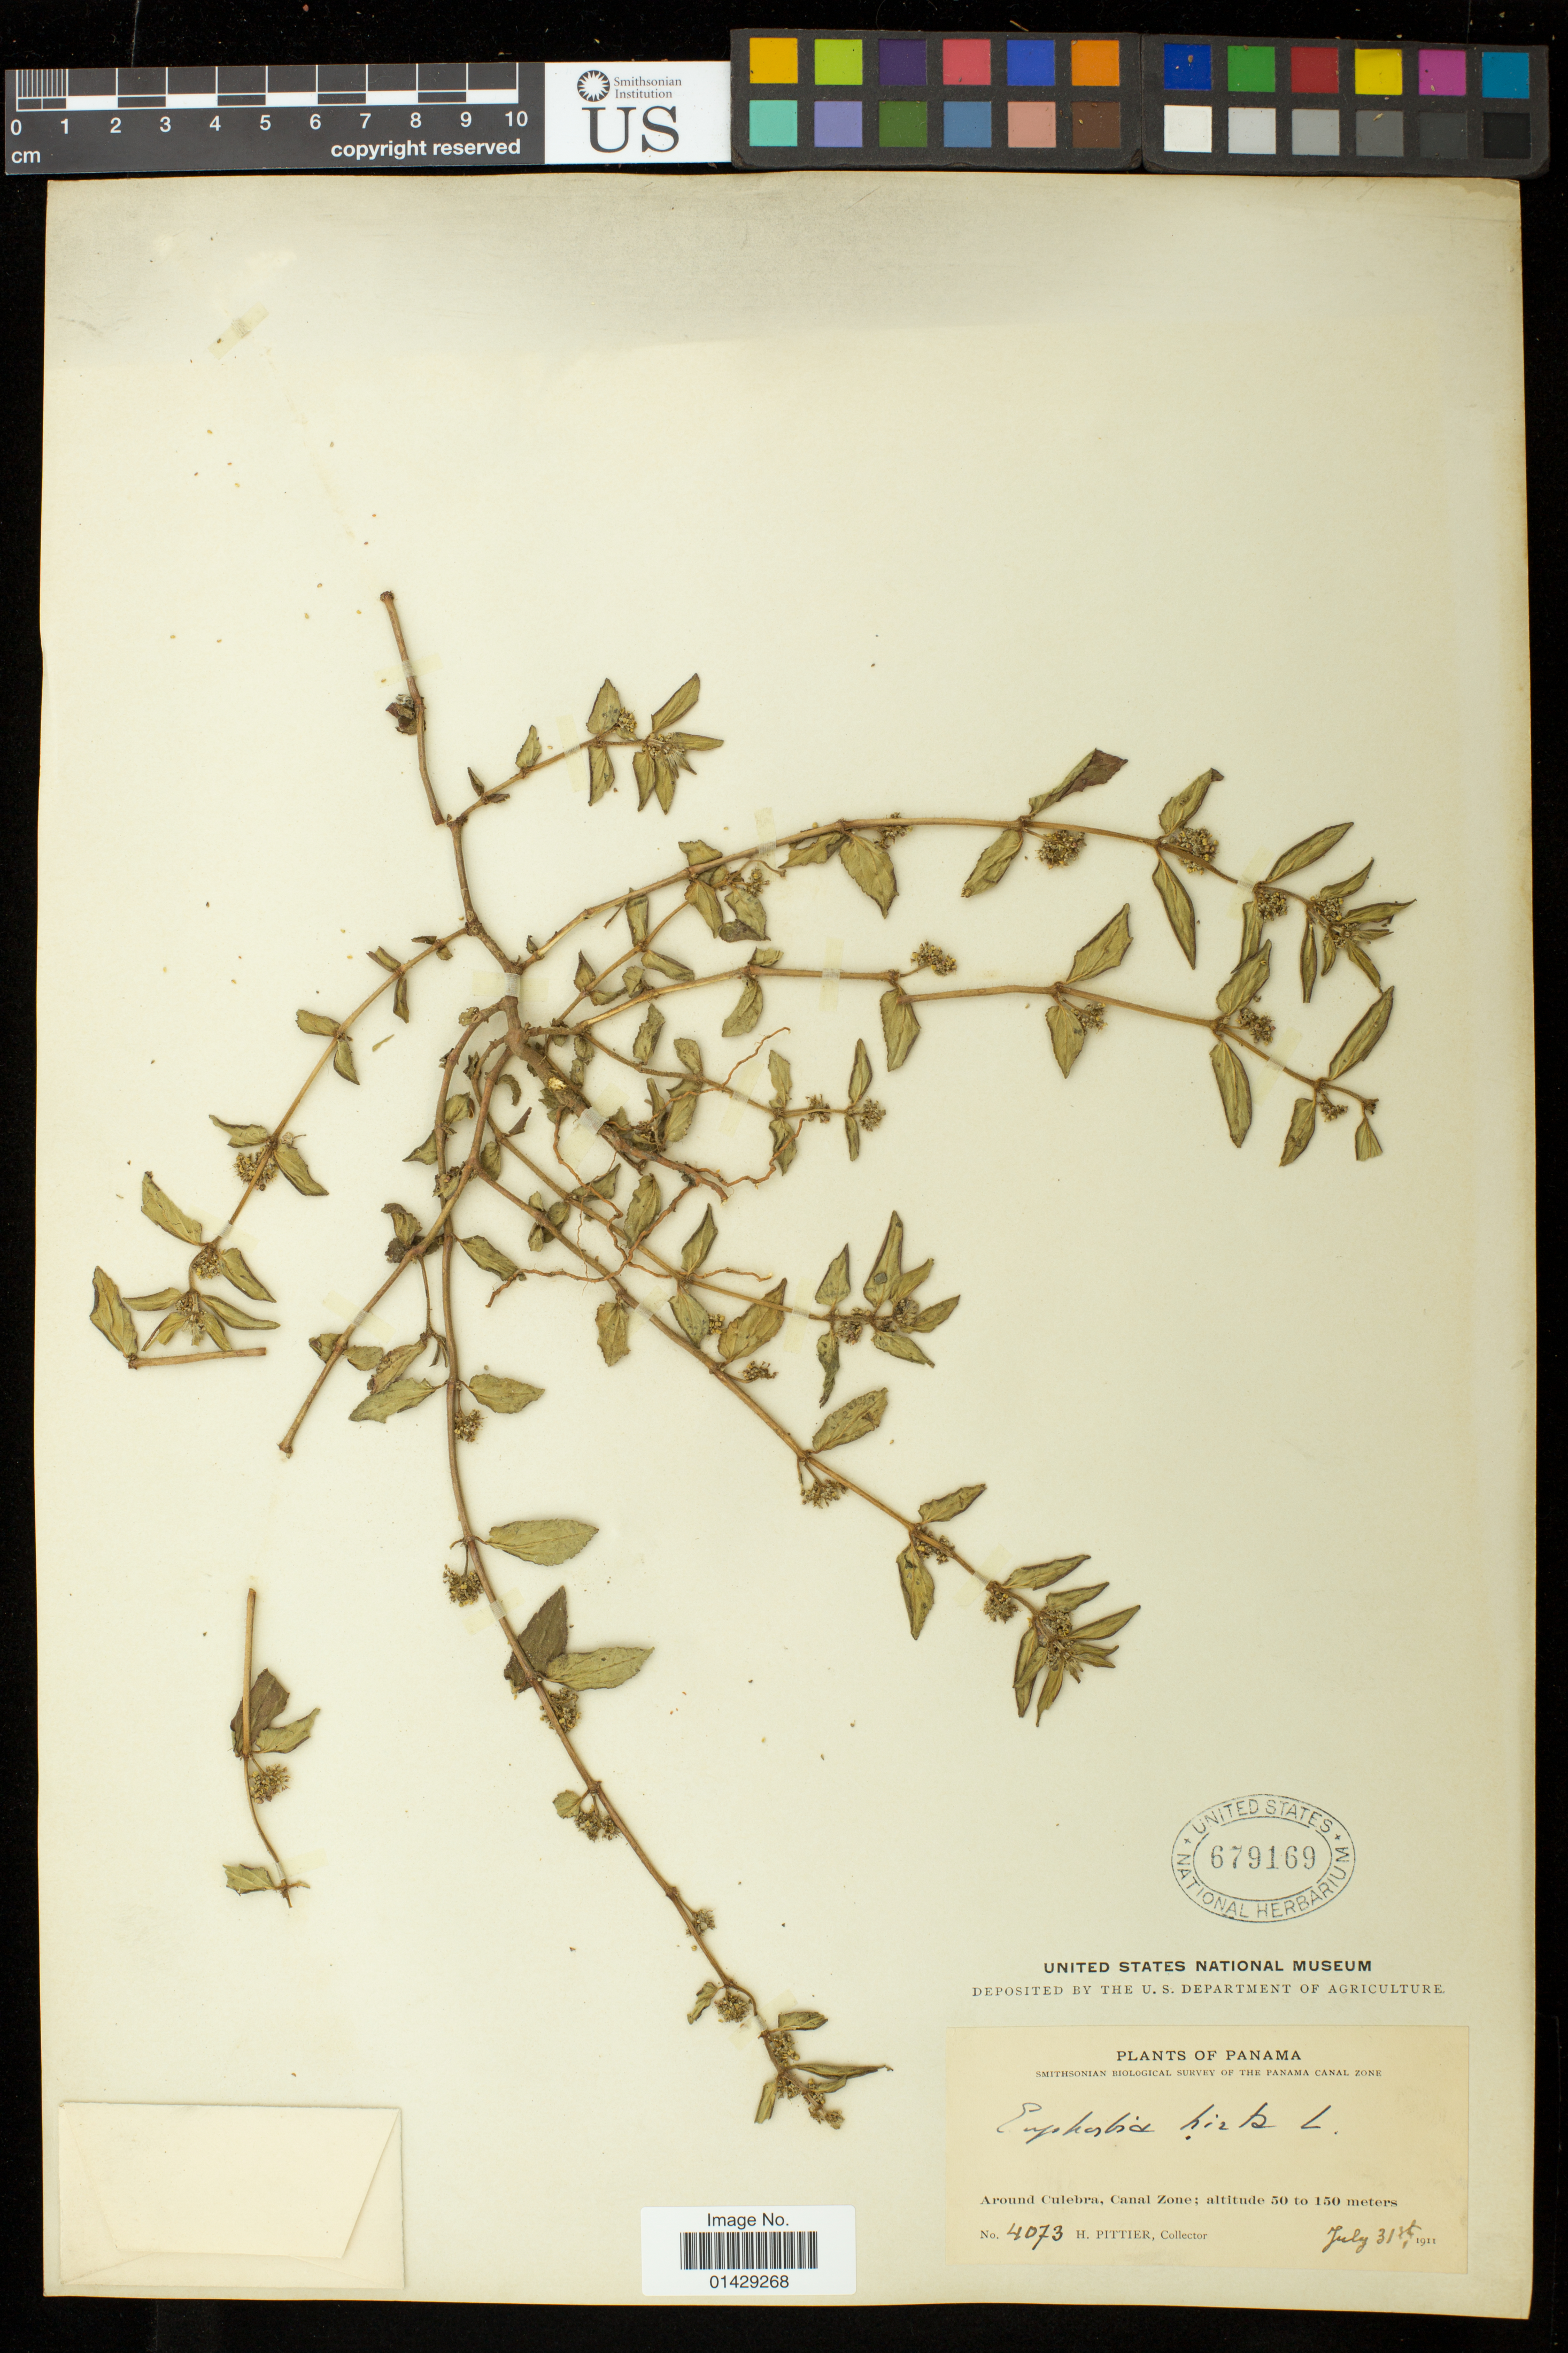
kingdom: Plantae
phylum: Tracheophyta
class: Magnoliopsida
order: Malpighiales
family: Euphorbiaceae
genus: Euphorbia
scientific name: Euphorbia hirta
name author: L.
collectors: H. F. Pittier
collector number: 4073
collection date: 1911-07-31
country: Panama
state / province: Panamá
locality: Around Culebra, Canal Zone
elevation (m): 50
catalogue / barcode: US 679169